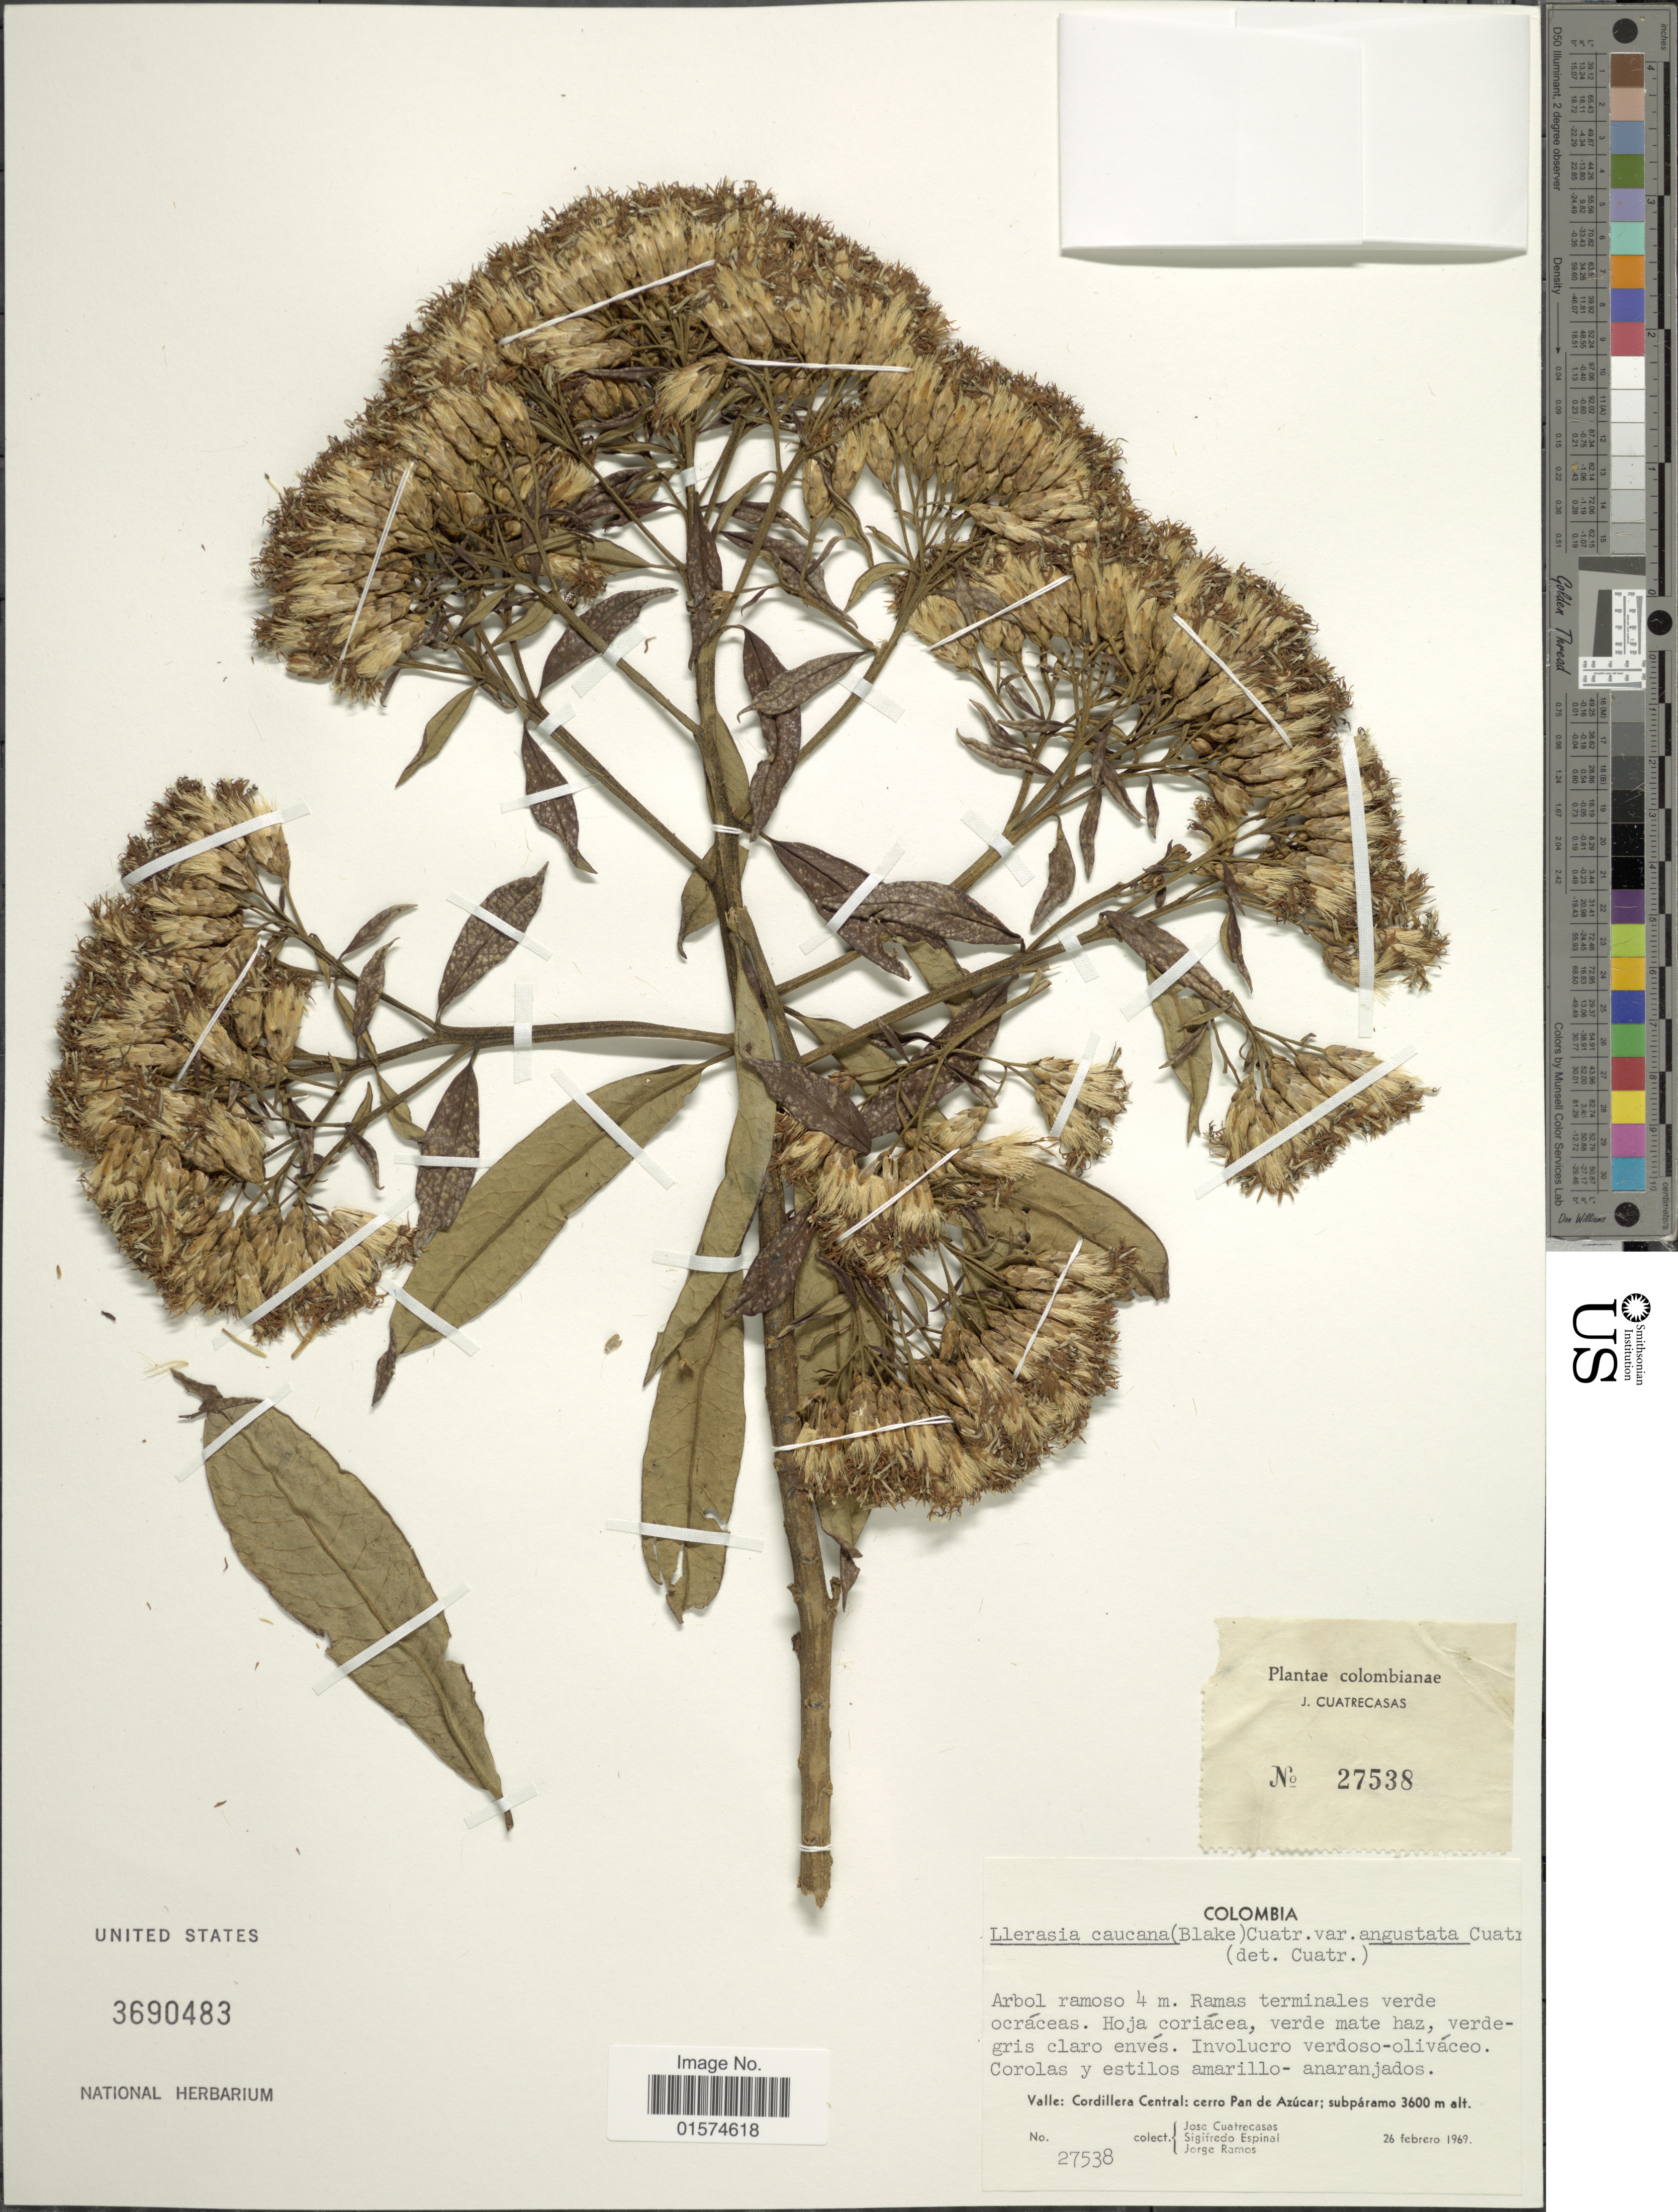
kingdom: Plantae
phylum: Tracheophyta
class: Magnoliopsida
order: Asterales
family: Asteraceae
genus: Llerasia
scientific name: Llerasia caucana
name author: (S.F. Blake) Cuatrec.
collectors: J. Cuatrecasas, S. T. Espinal & J. Ramos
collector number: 27538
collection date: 1969-02-26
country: Colombia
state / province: Valle del Cauca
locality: Valle: Cordillera Central: cerro Pan de Azúcar; subpáramo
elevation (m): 3600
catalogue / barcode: US 3690483